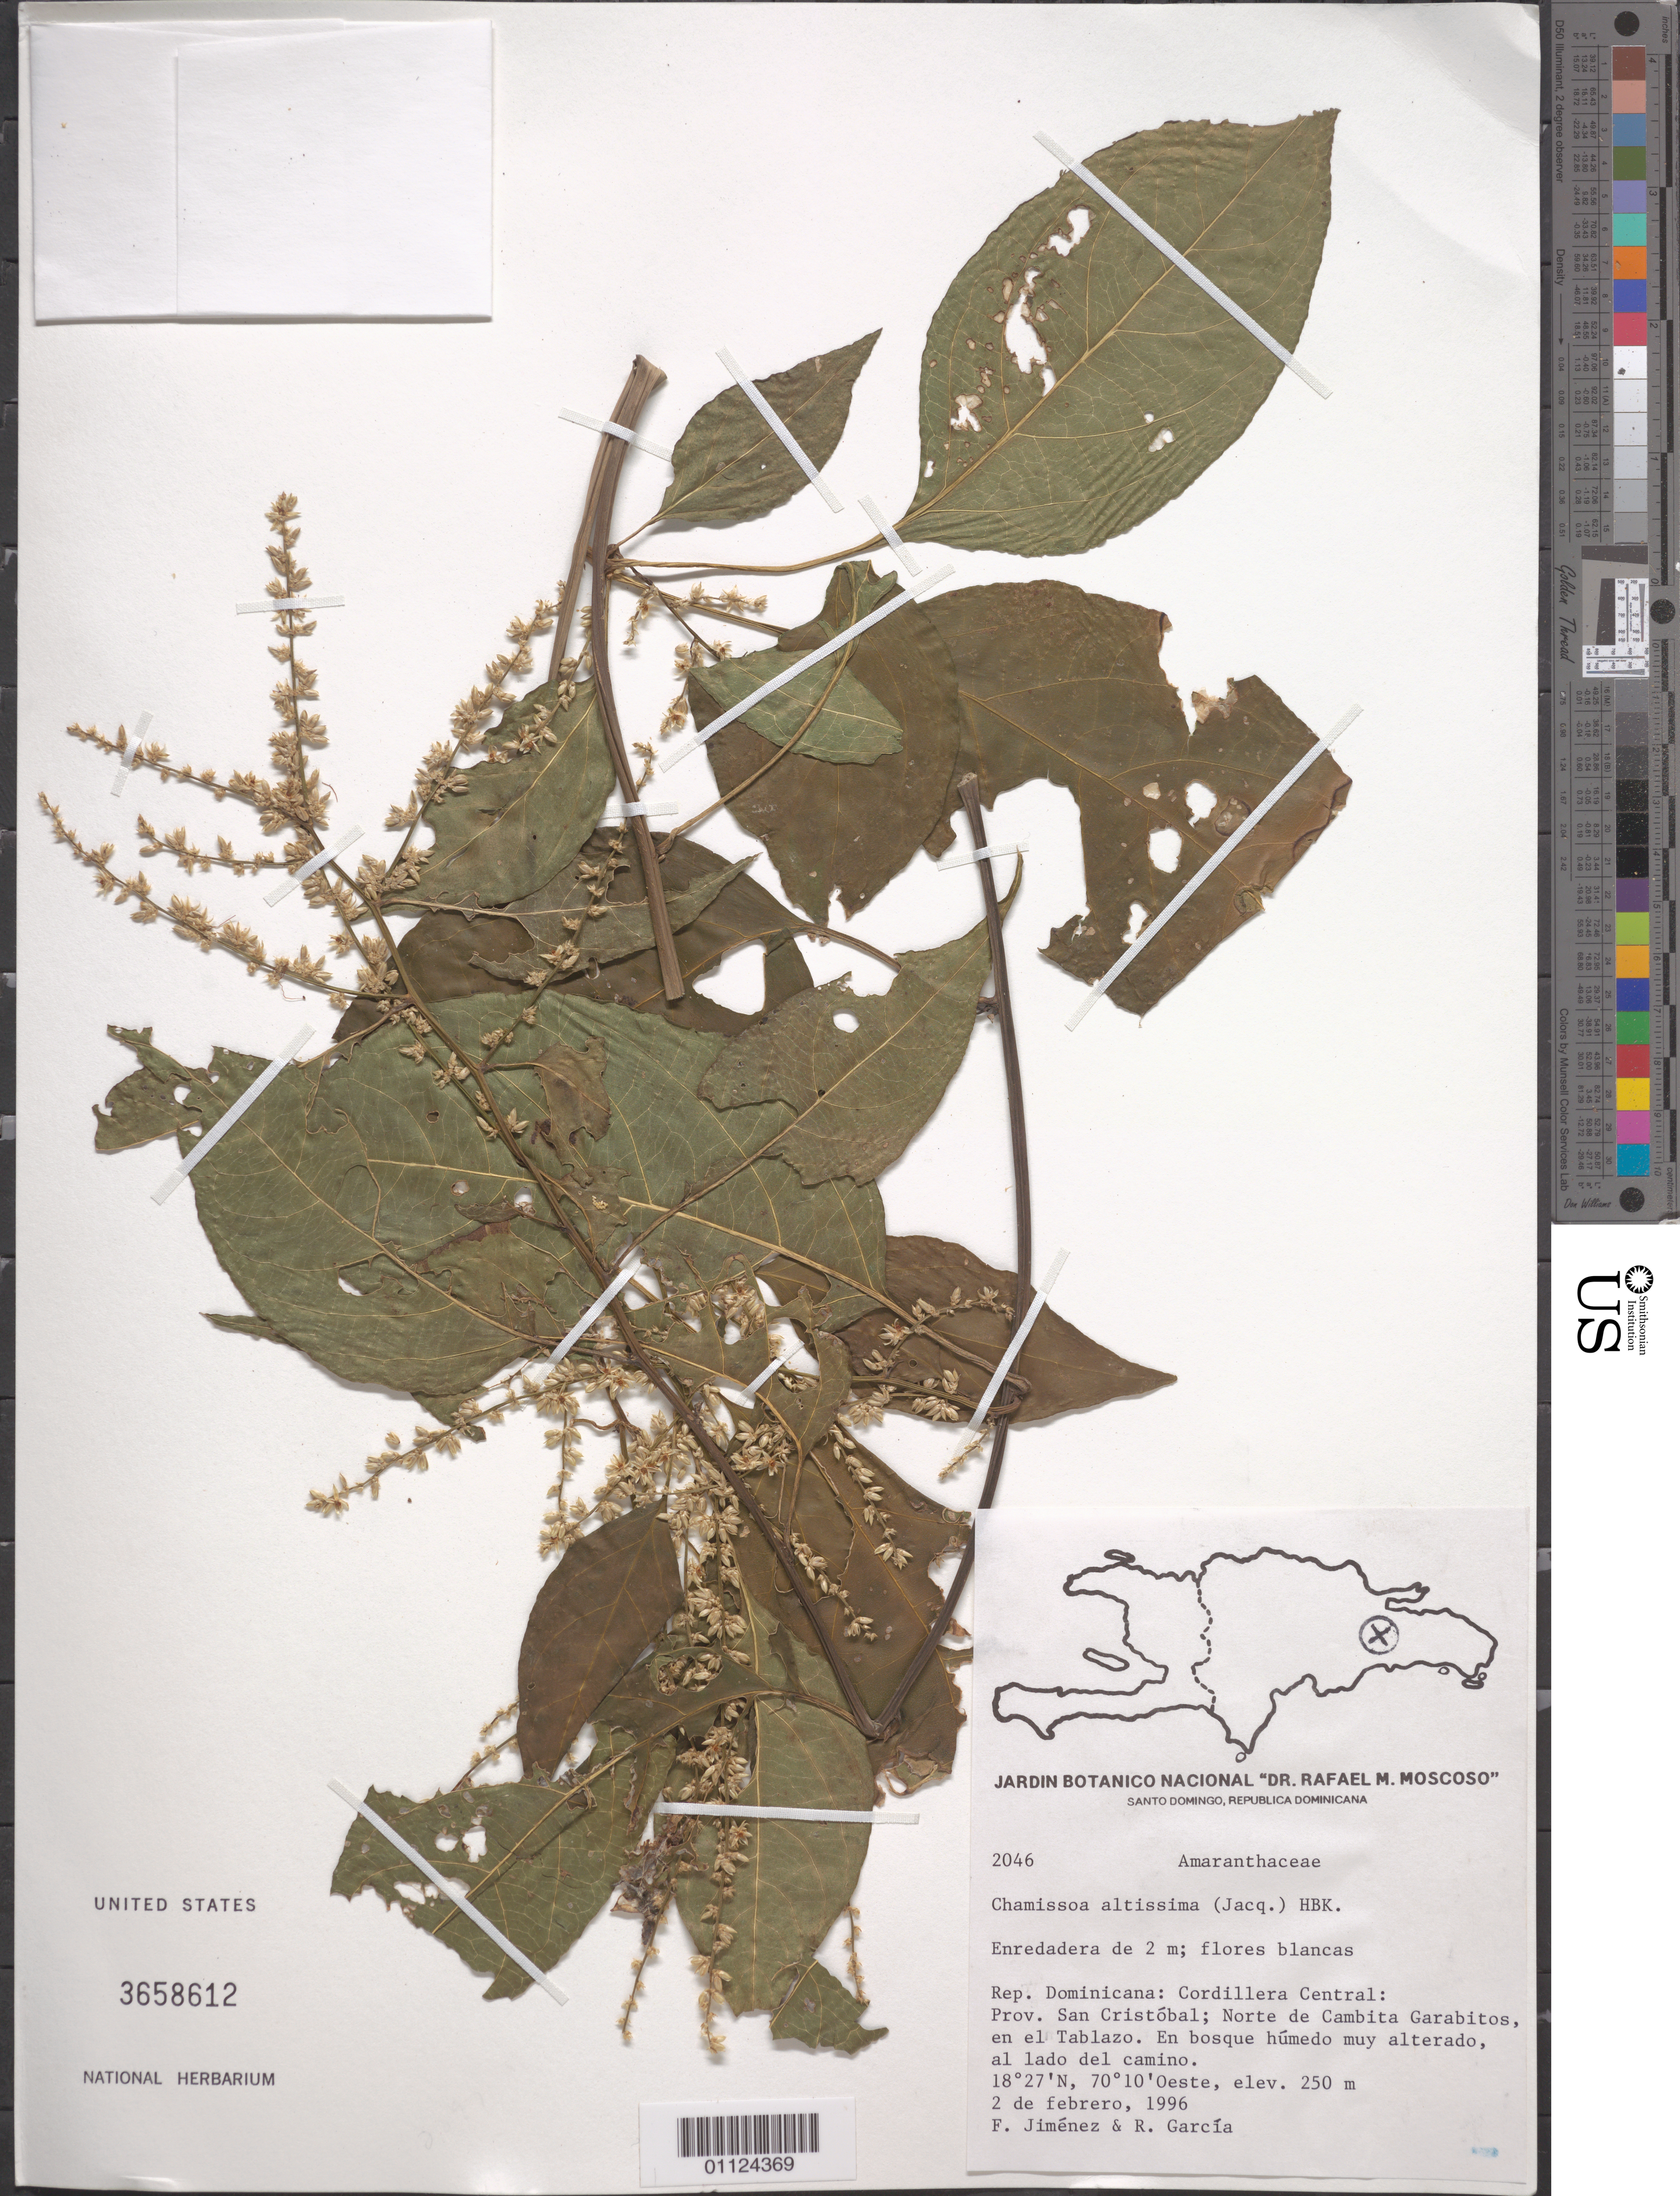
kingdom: Plantae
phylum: Tracheophyta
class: Magnoliopsida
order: Caryophyllales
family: Amaranthaceae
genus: Chamissoa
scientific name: Chamissoa altissima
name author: (Jacq.) Kunth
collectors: F. Jiménez & R. García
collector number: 2046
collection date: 1996-02-02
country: Dominican Republic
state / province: San Cristóbal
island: Hispaniola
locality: Norte de Cambita Garabitos, en el Tablazo.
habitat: En bosque húmedo muy alterado, al lado del camino.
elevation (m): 250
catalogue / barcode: US 3658612